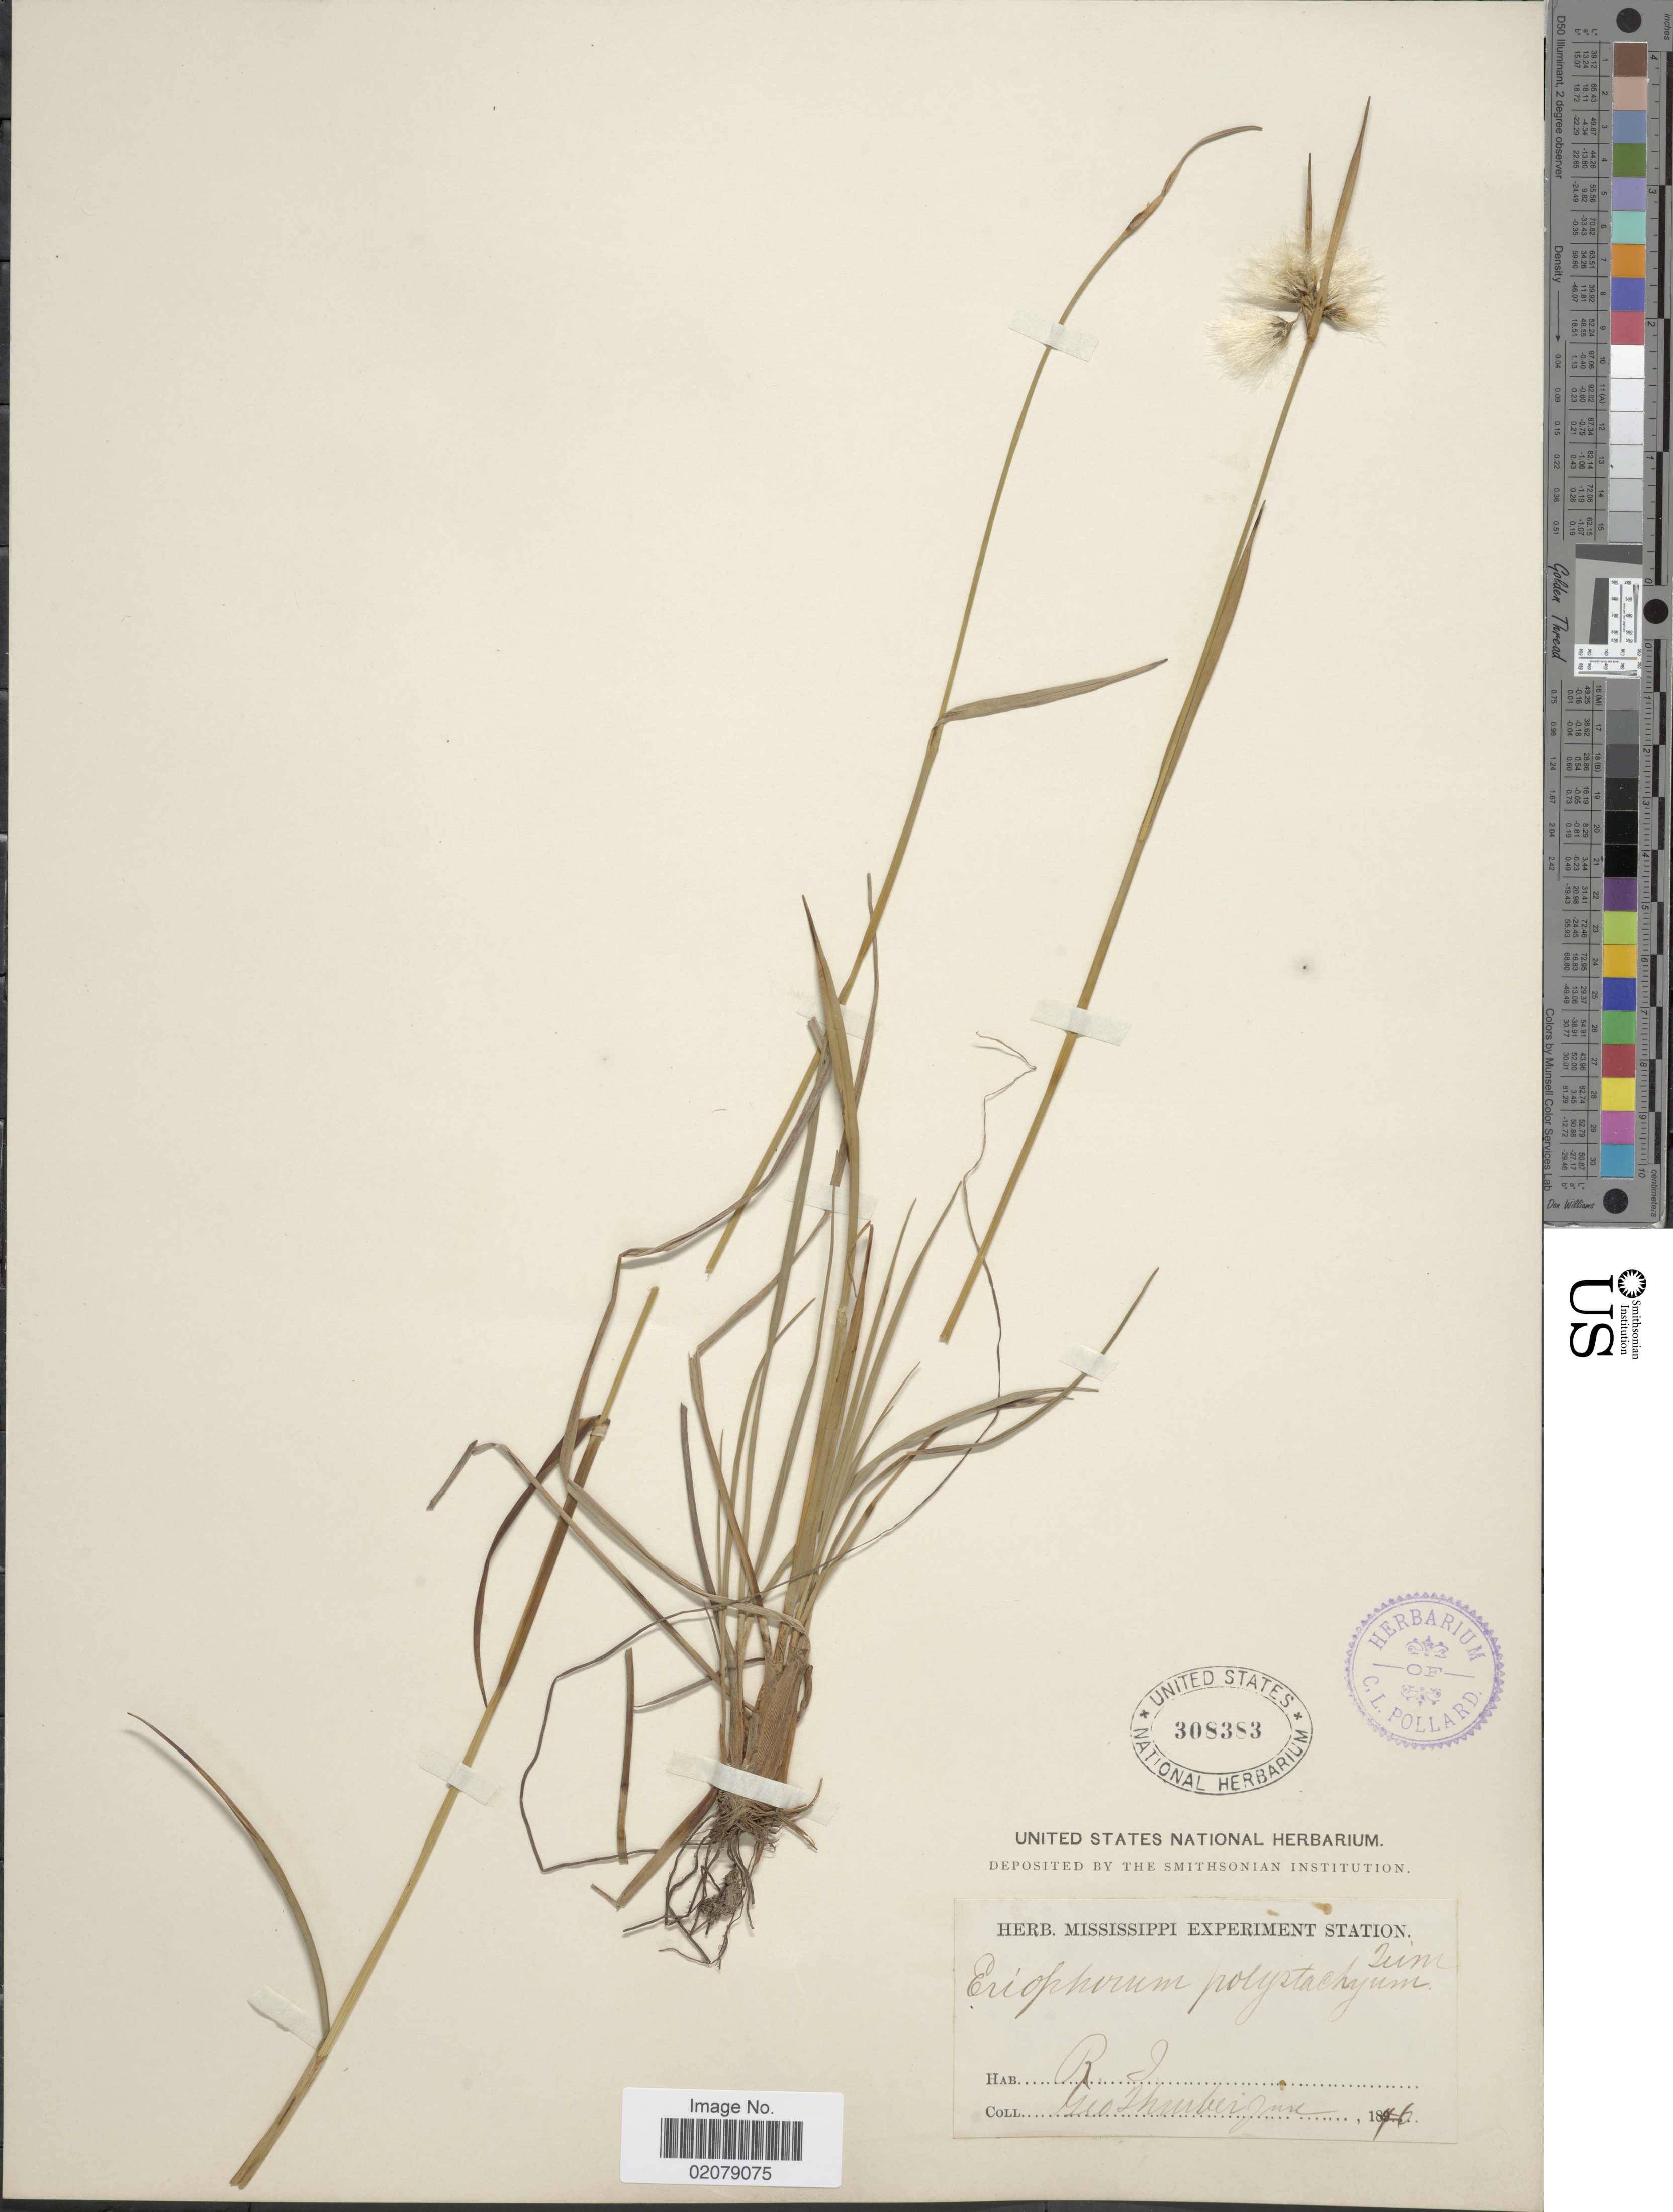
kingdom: Plantae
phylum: Tracheophyta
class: Liliopsida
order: Poales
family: Cyperaceae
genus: Eriophorum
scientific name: Eriophorum viridicarinatum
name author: (Englem.) Fernald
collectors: G. Thurber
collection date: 1876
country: United States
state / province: Rhode Island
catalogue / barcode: US 308383